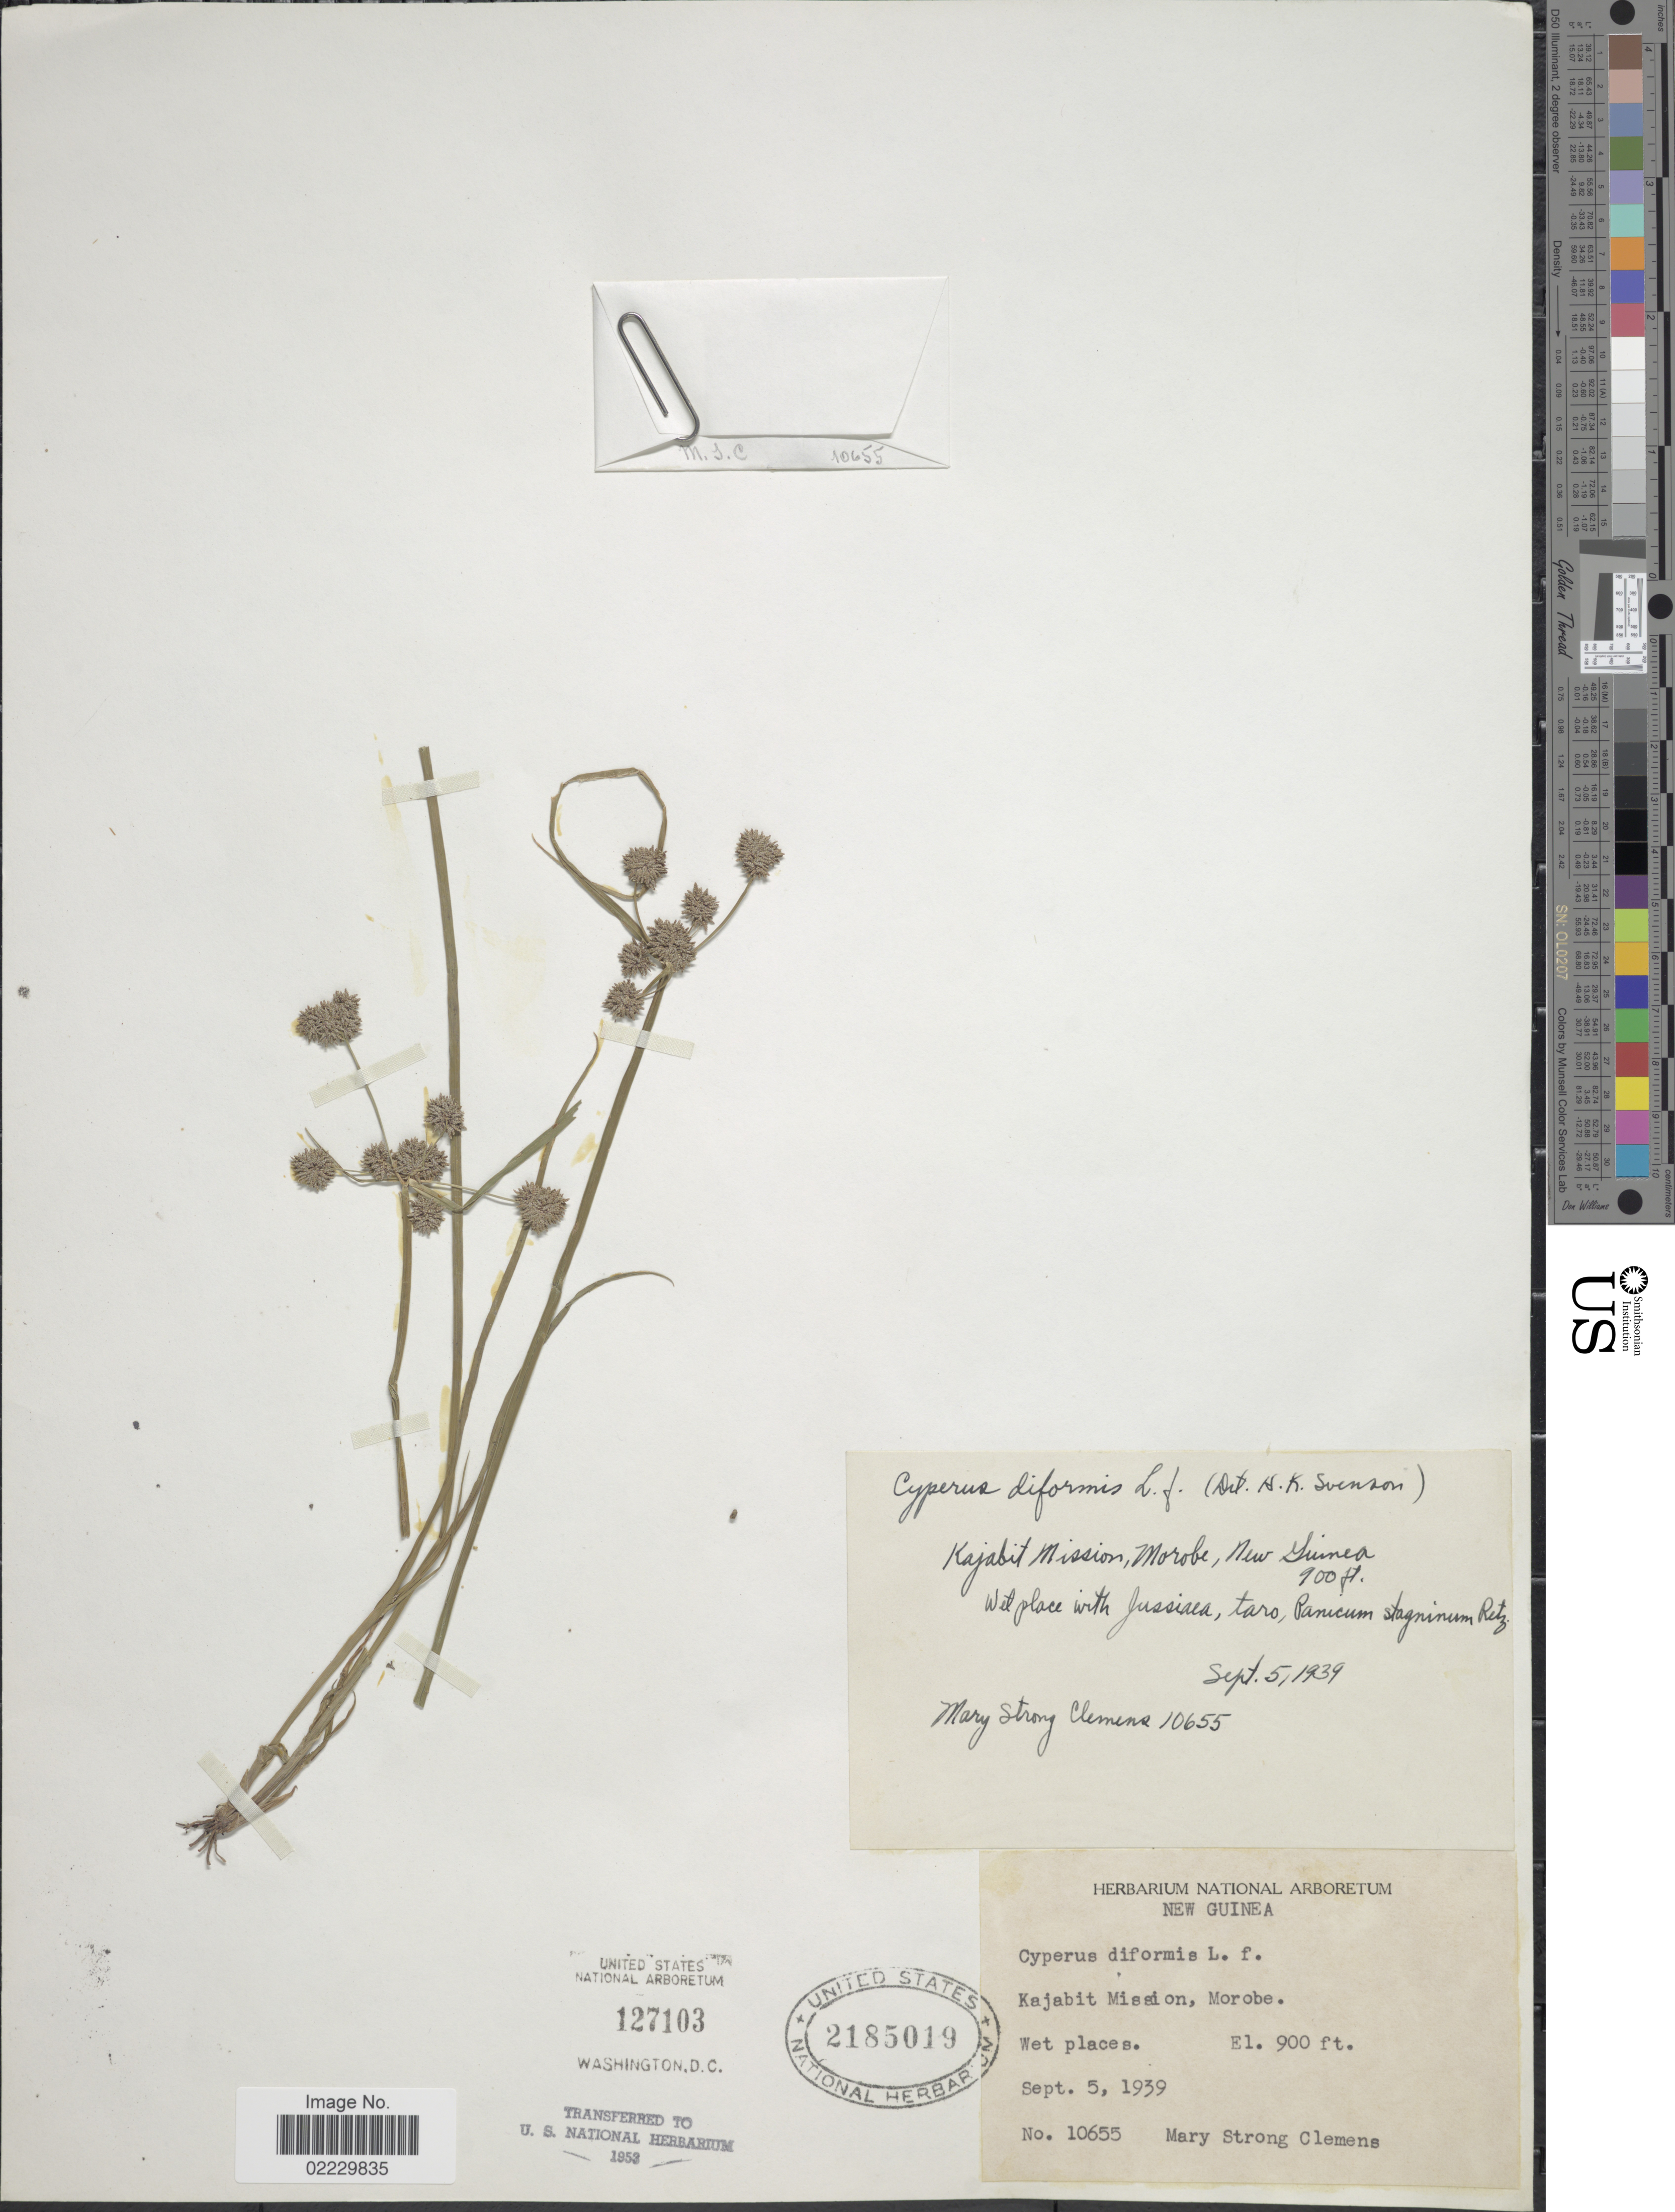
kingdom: Plantae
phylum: Tracheophyta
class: Liliopsida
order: Poales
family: Cyperaceae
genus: Cyperus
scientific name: Cyperus difformis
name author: L.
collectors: M. S. Clemens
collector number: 10655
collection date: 1939-09-05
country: Papua New Guinea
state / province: Morobe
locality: Kajabit Mission, Morobe, New Guinea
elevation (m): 274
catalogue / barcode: US 2185019